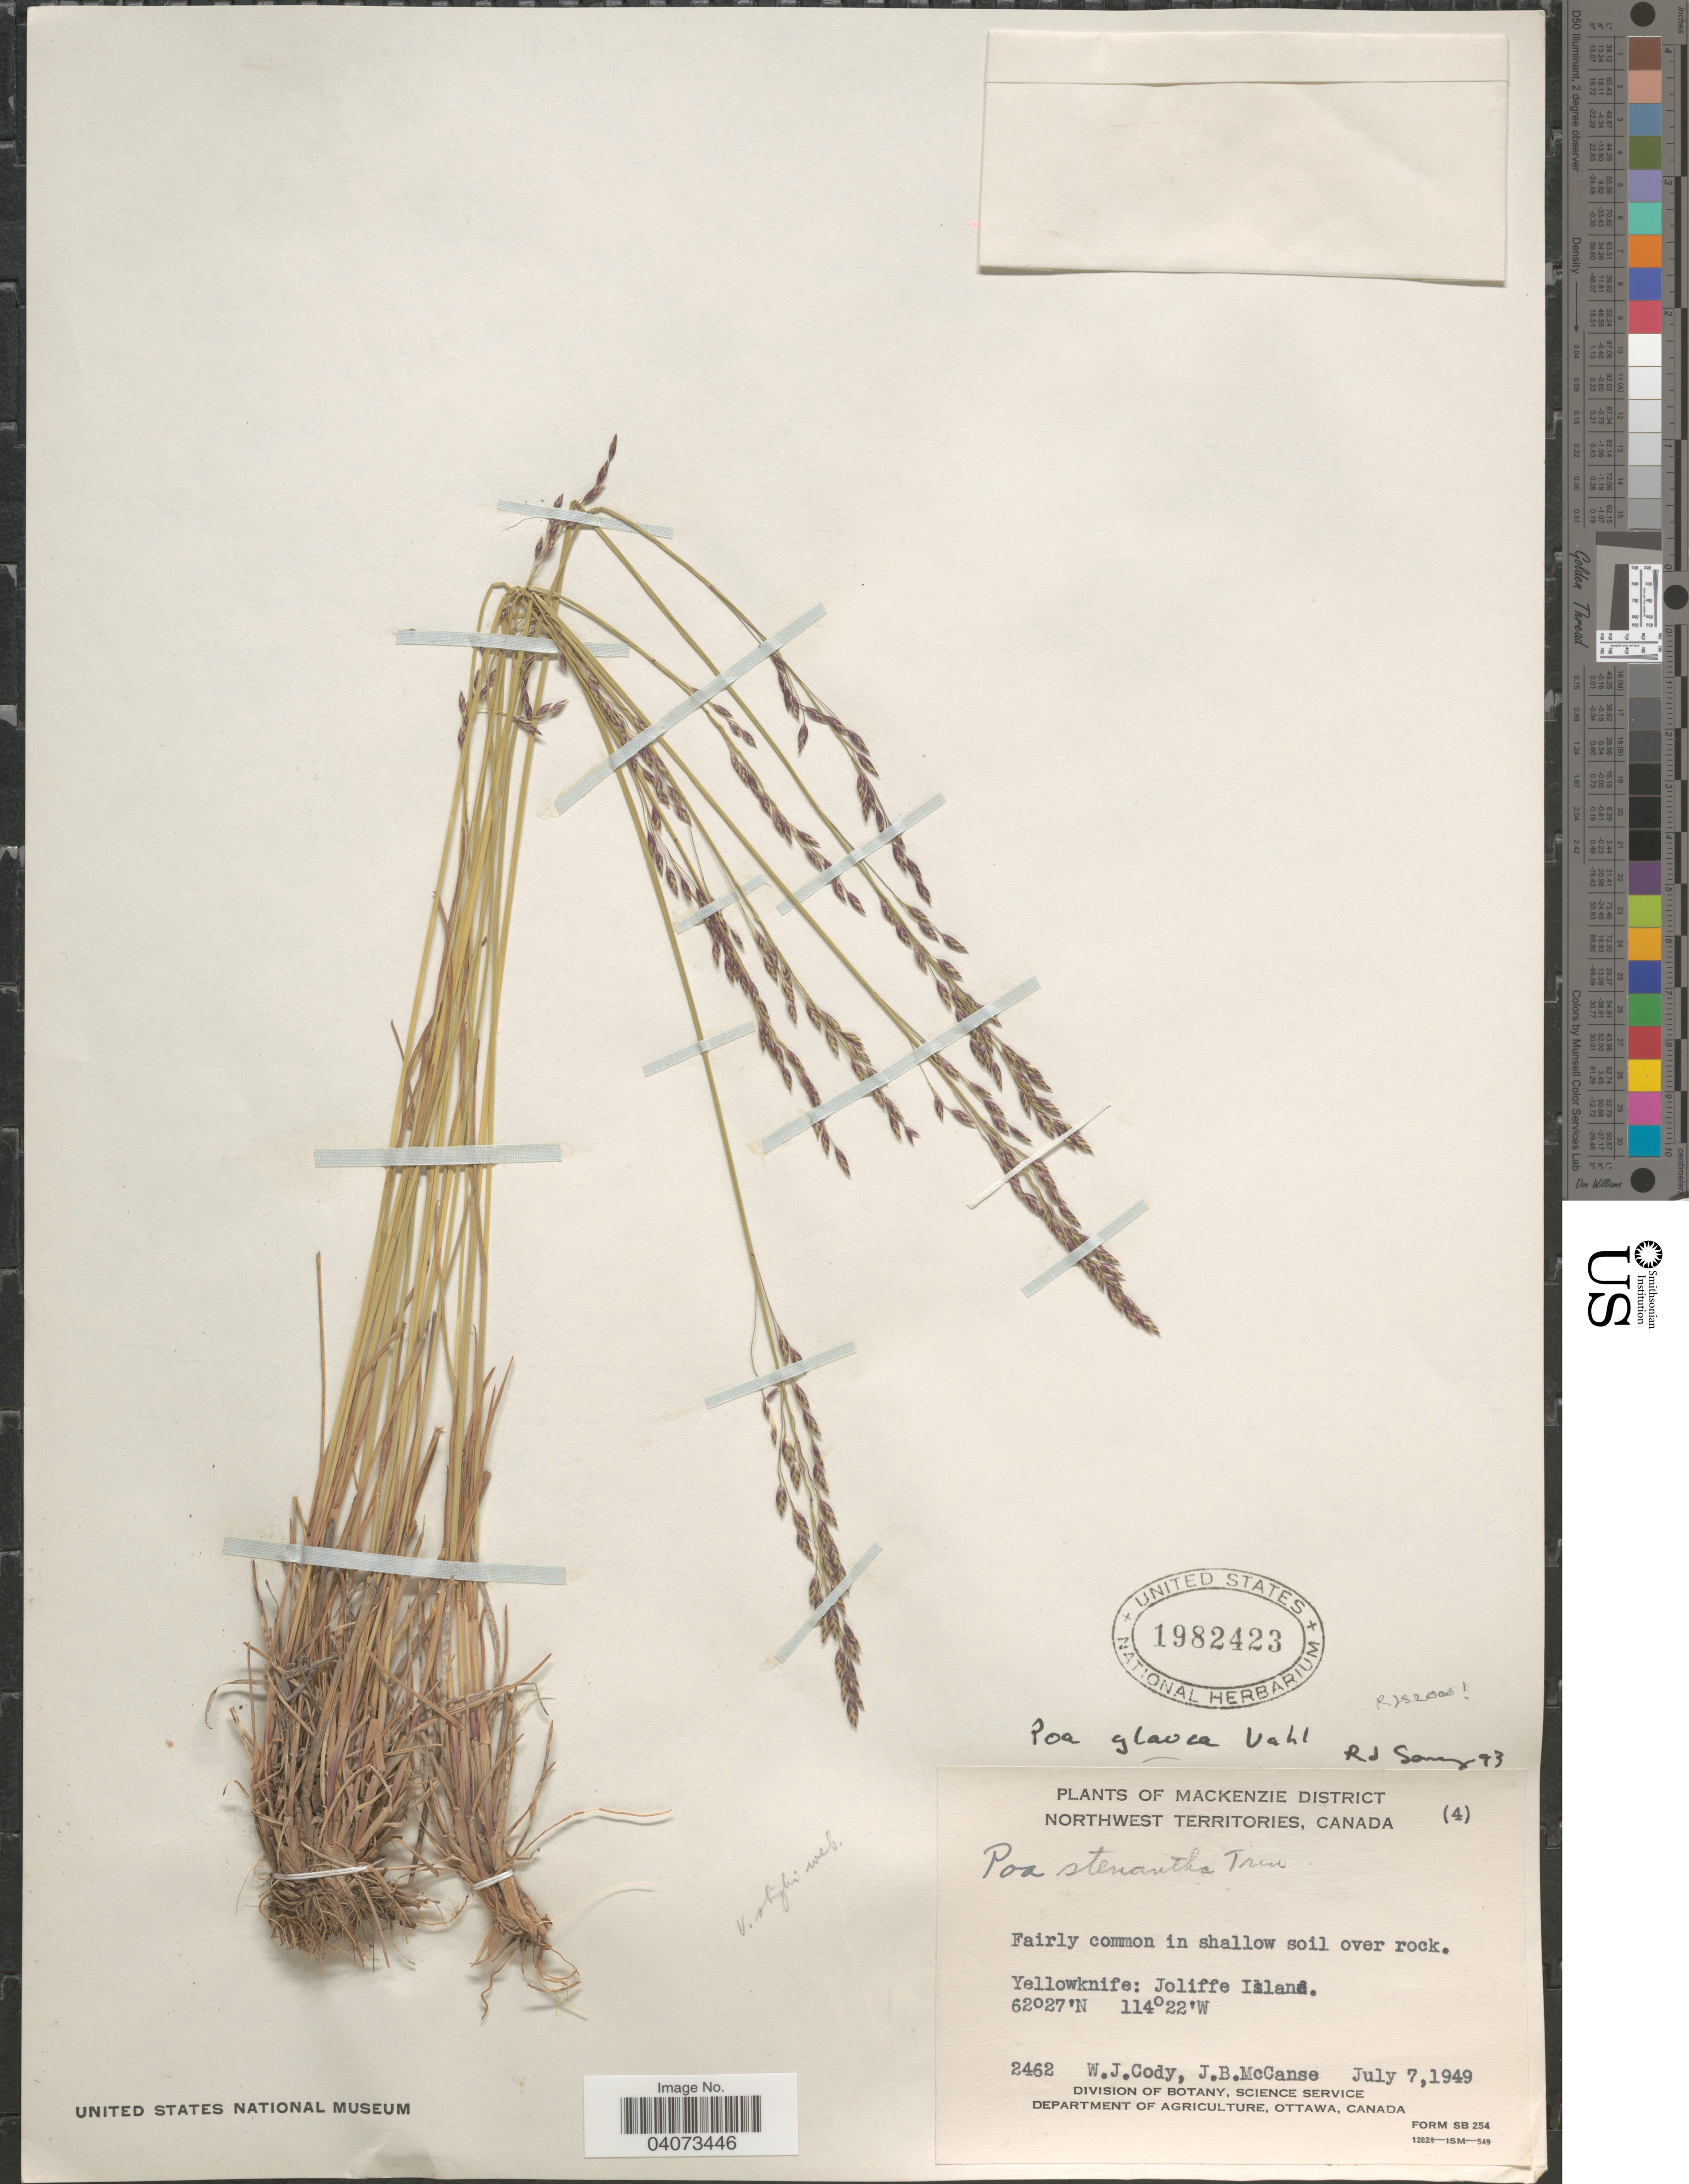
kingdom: Plantae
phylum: Tracheophyta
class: Liliopsida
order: Poales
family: Poaceae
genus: Poa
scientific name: Poa glauca fo. rotundata ined.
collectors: W. Cody & J. McCanse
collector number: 2462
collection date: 1949-07-07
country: Canada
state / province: Northwest Territories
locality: Mackenzie Disitrict. Yellowknife: Joliffe Island.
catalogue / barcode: US 1982423